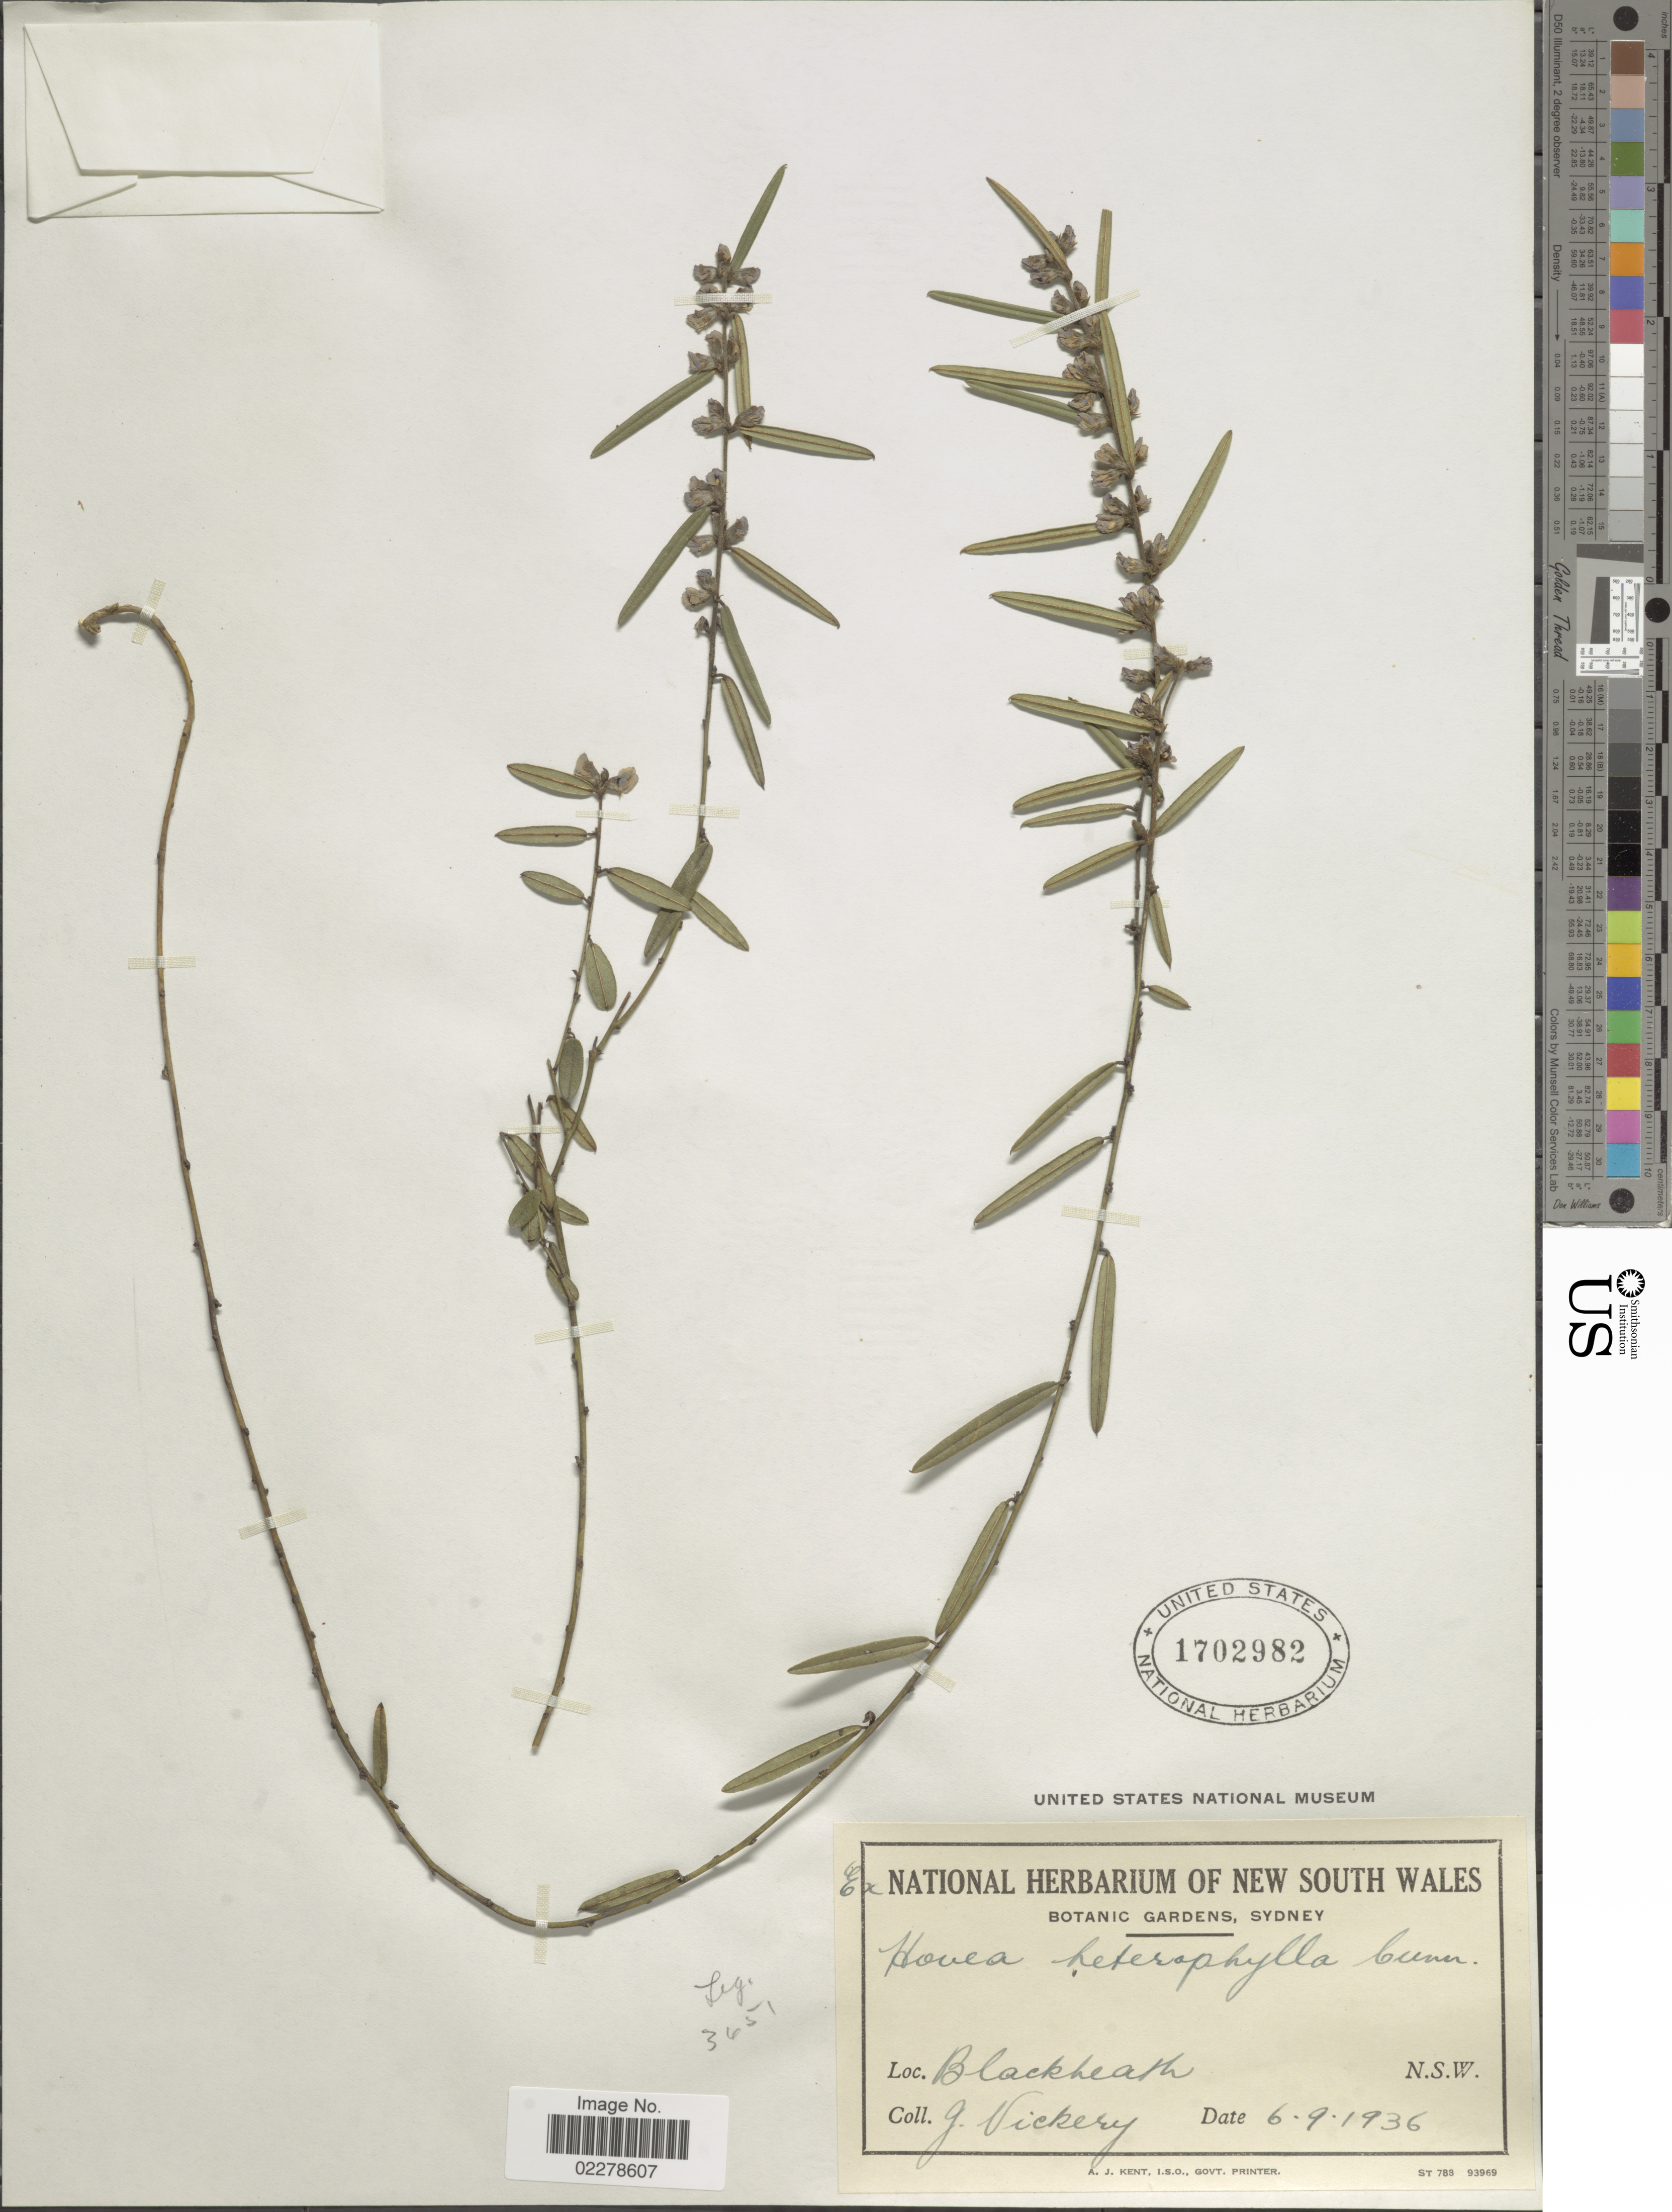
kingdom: Plantae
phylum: Tracheophyta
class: Magnoliopsida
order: Fabales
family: Fabaceae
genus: Hovea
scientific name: Hovea heterophylla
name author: Cunn. ex Hook. f.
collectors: J. Vickery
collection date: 1936-09-06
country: Australia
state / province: New South Wales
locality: Blackheath, N.S.W.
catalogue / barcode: US 1702982